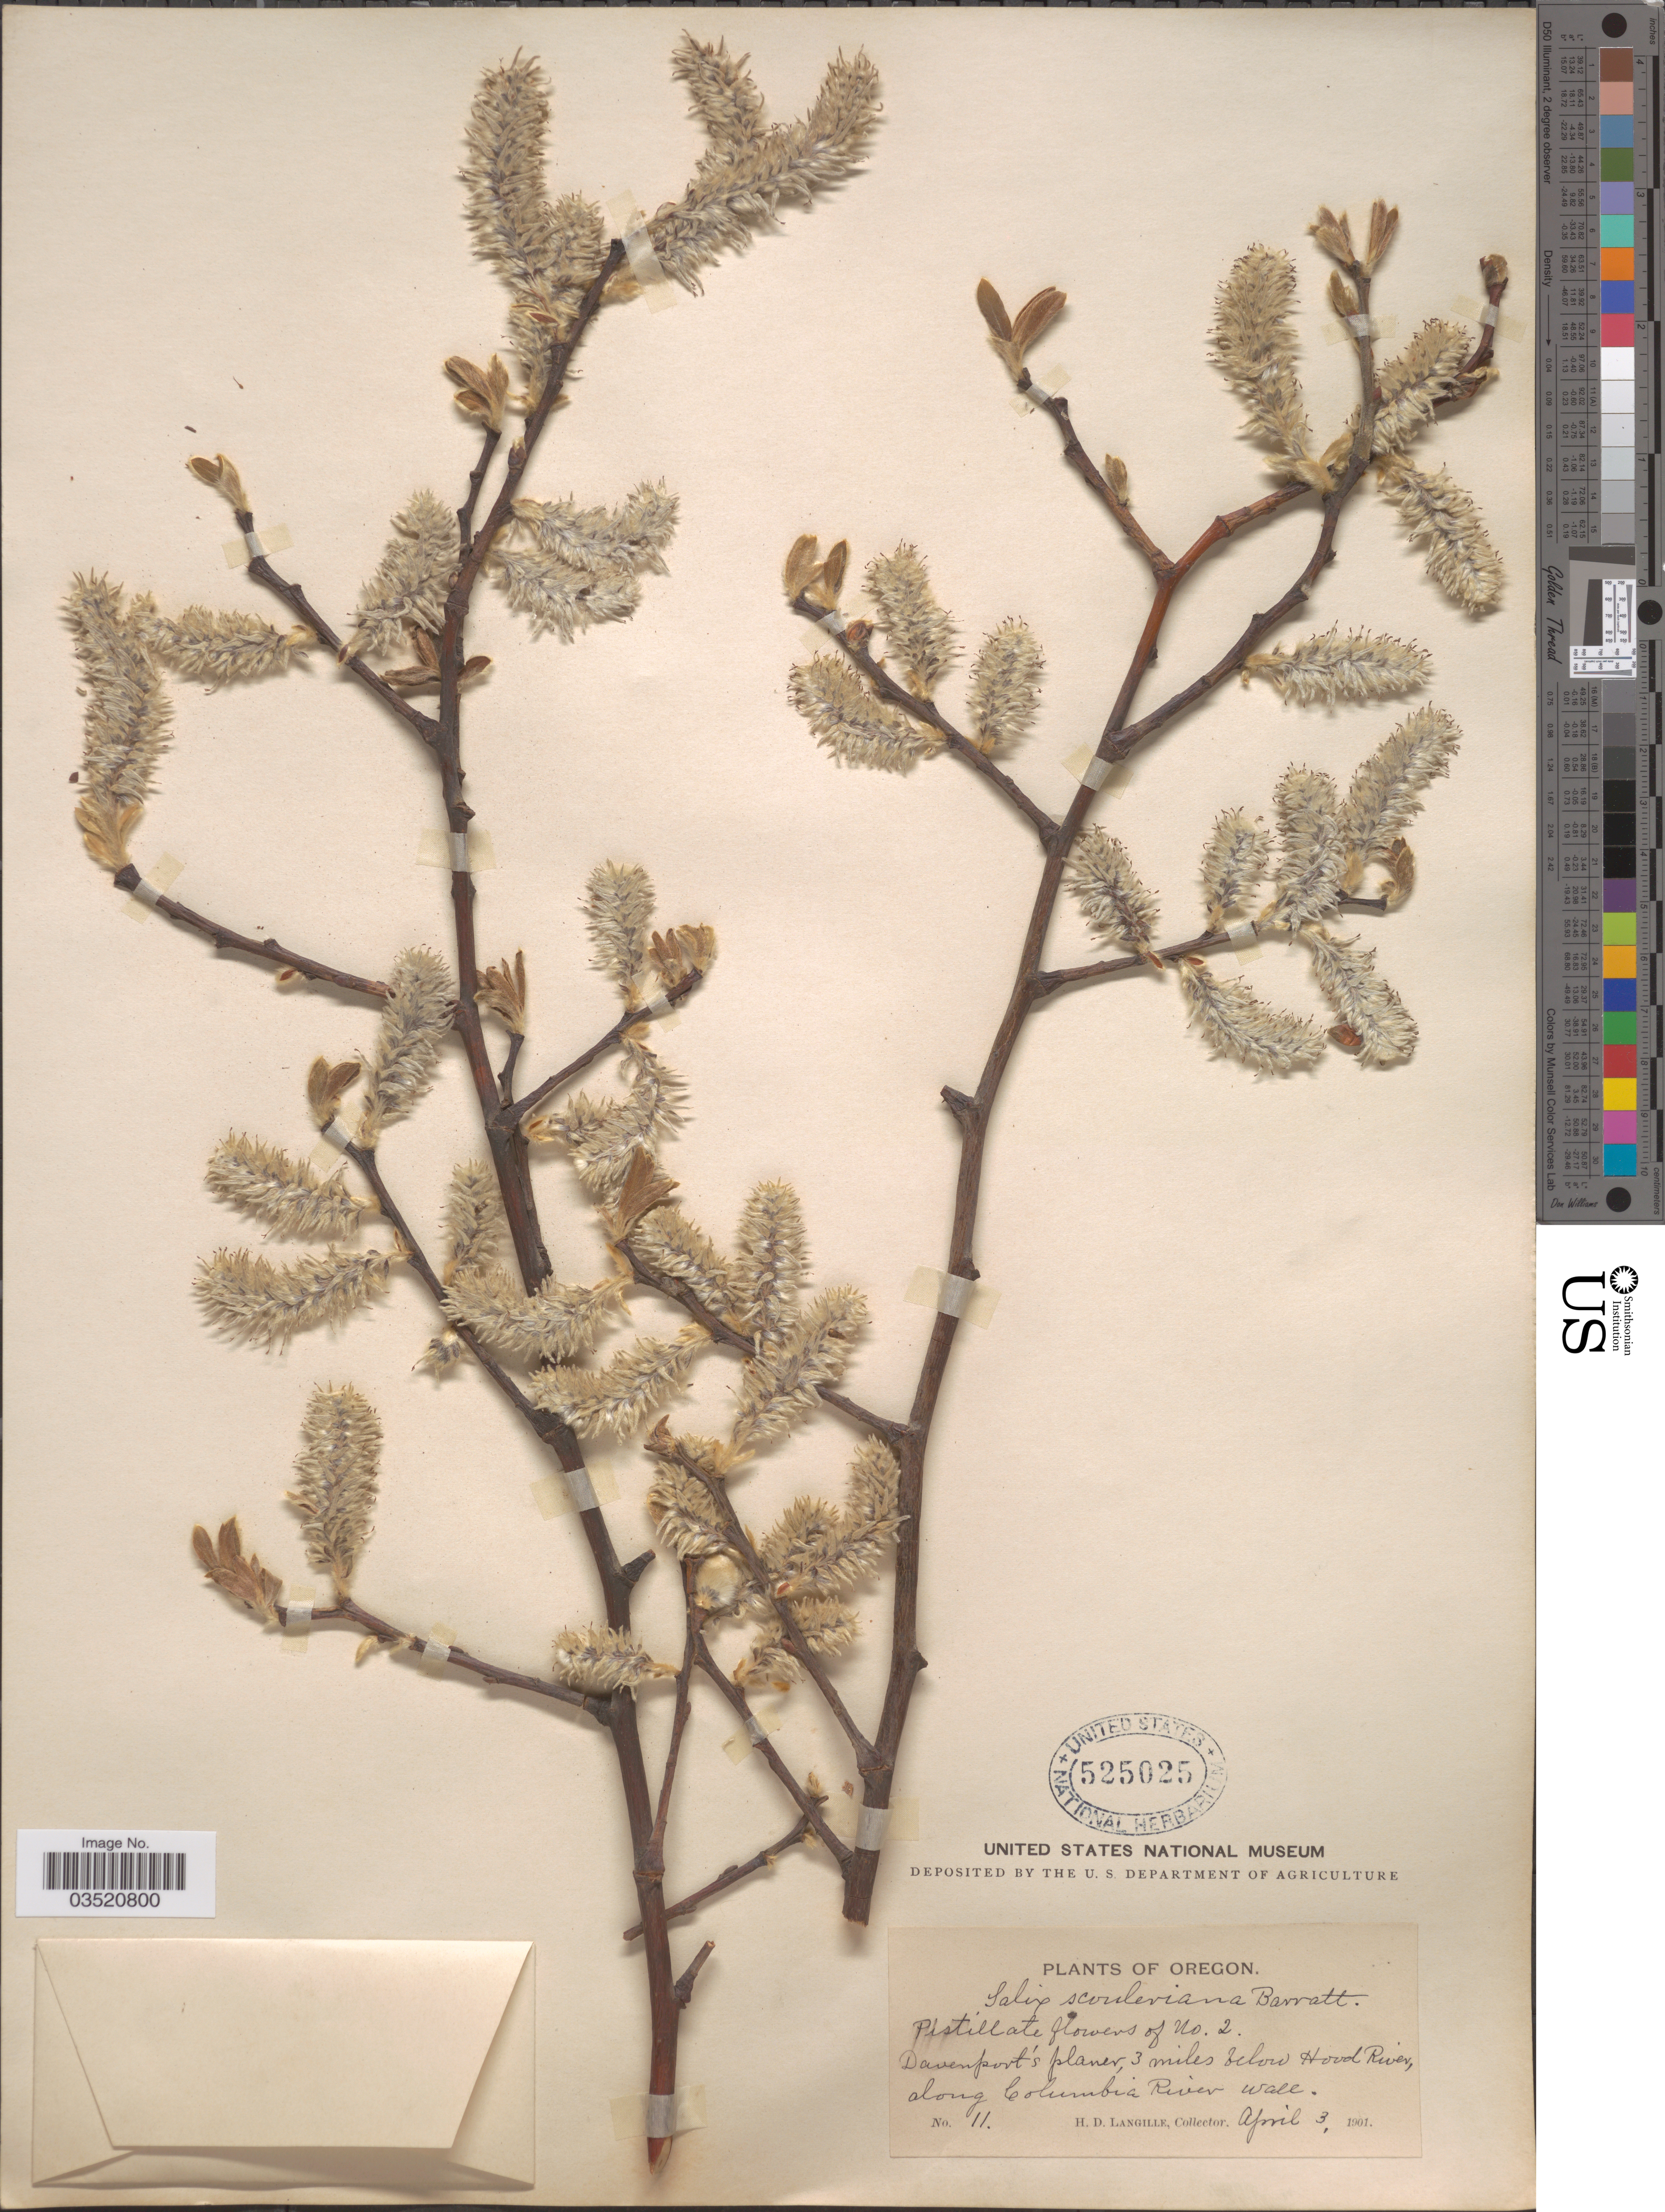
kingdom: Plantae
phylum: Tracheophyta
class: Magnoliopsida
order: Malpighiales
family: Salicaceae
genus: Salix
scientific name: Salix scouleriana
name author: Barratt ex Hook.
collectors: H. Langille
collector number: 11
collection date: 1901-04-03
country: United States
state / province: Oregon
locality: Davenport's planer, 3 miles below Hood River, along Columbia River Wall.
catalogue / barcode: US 525025